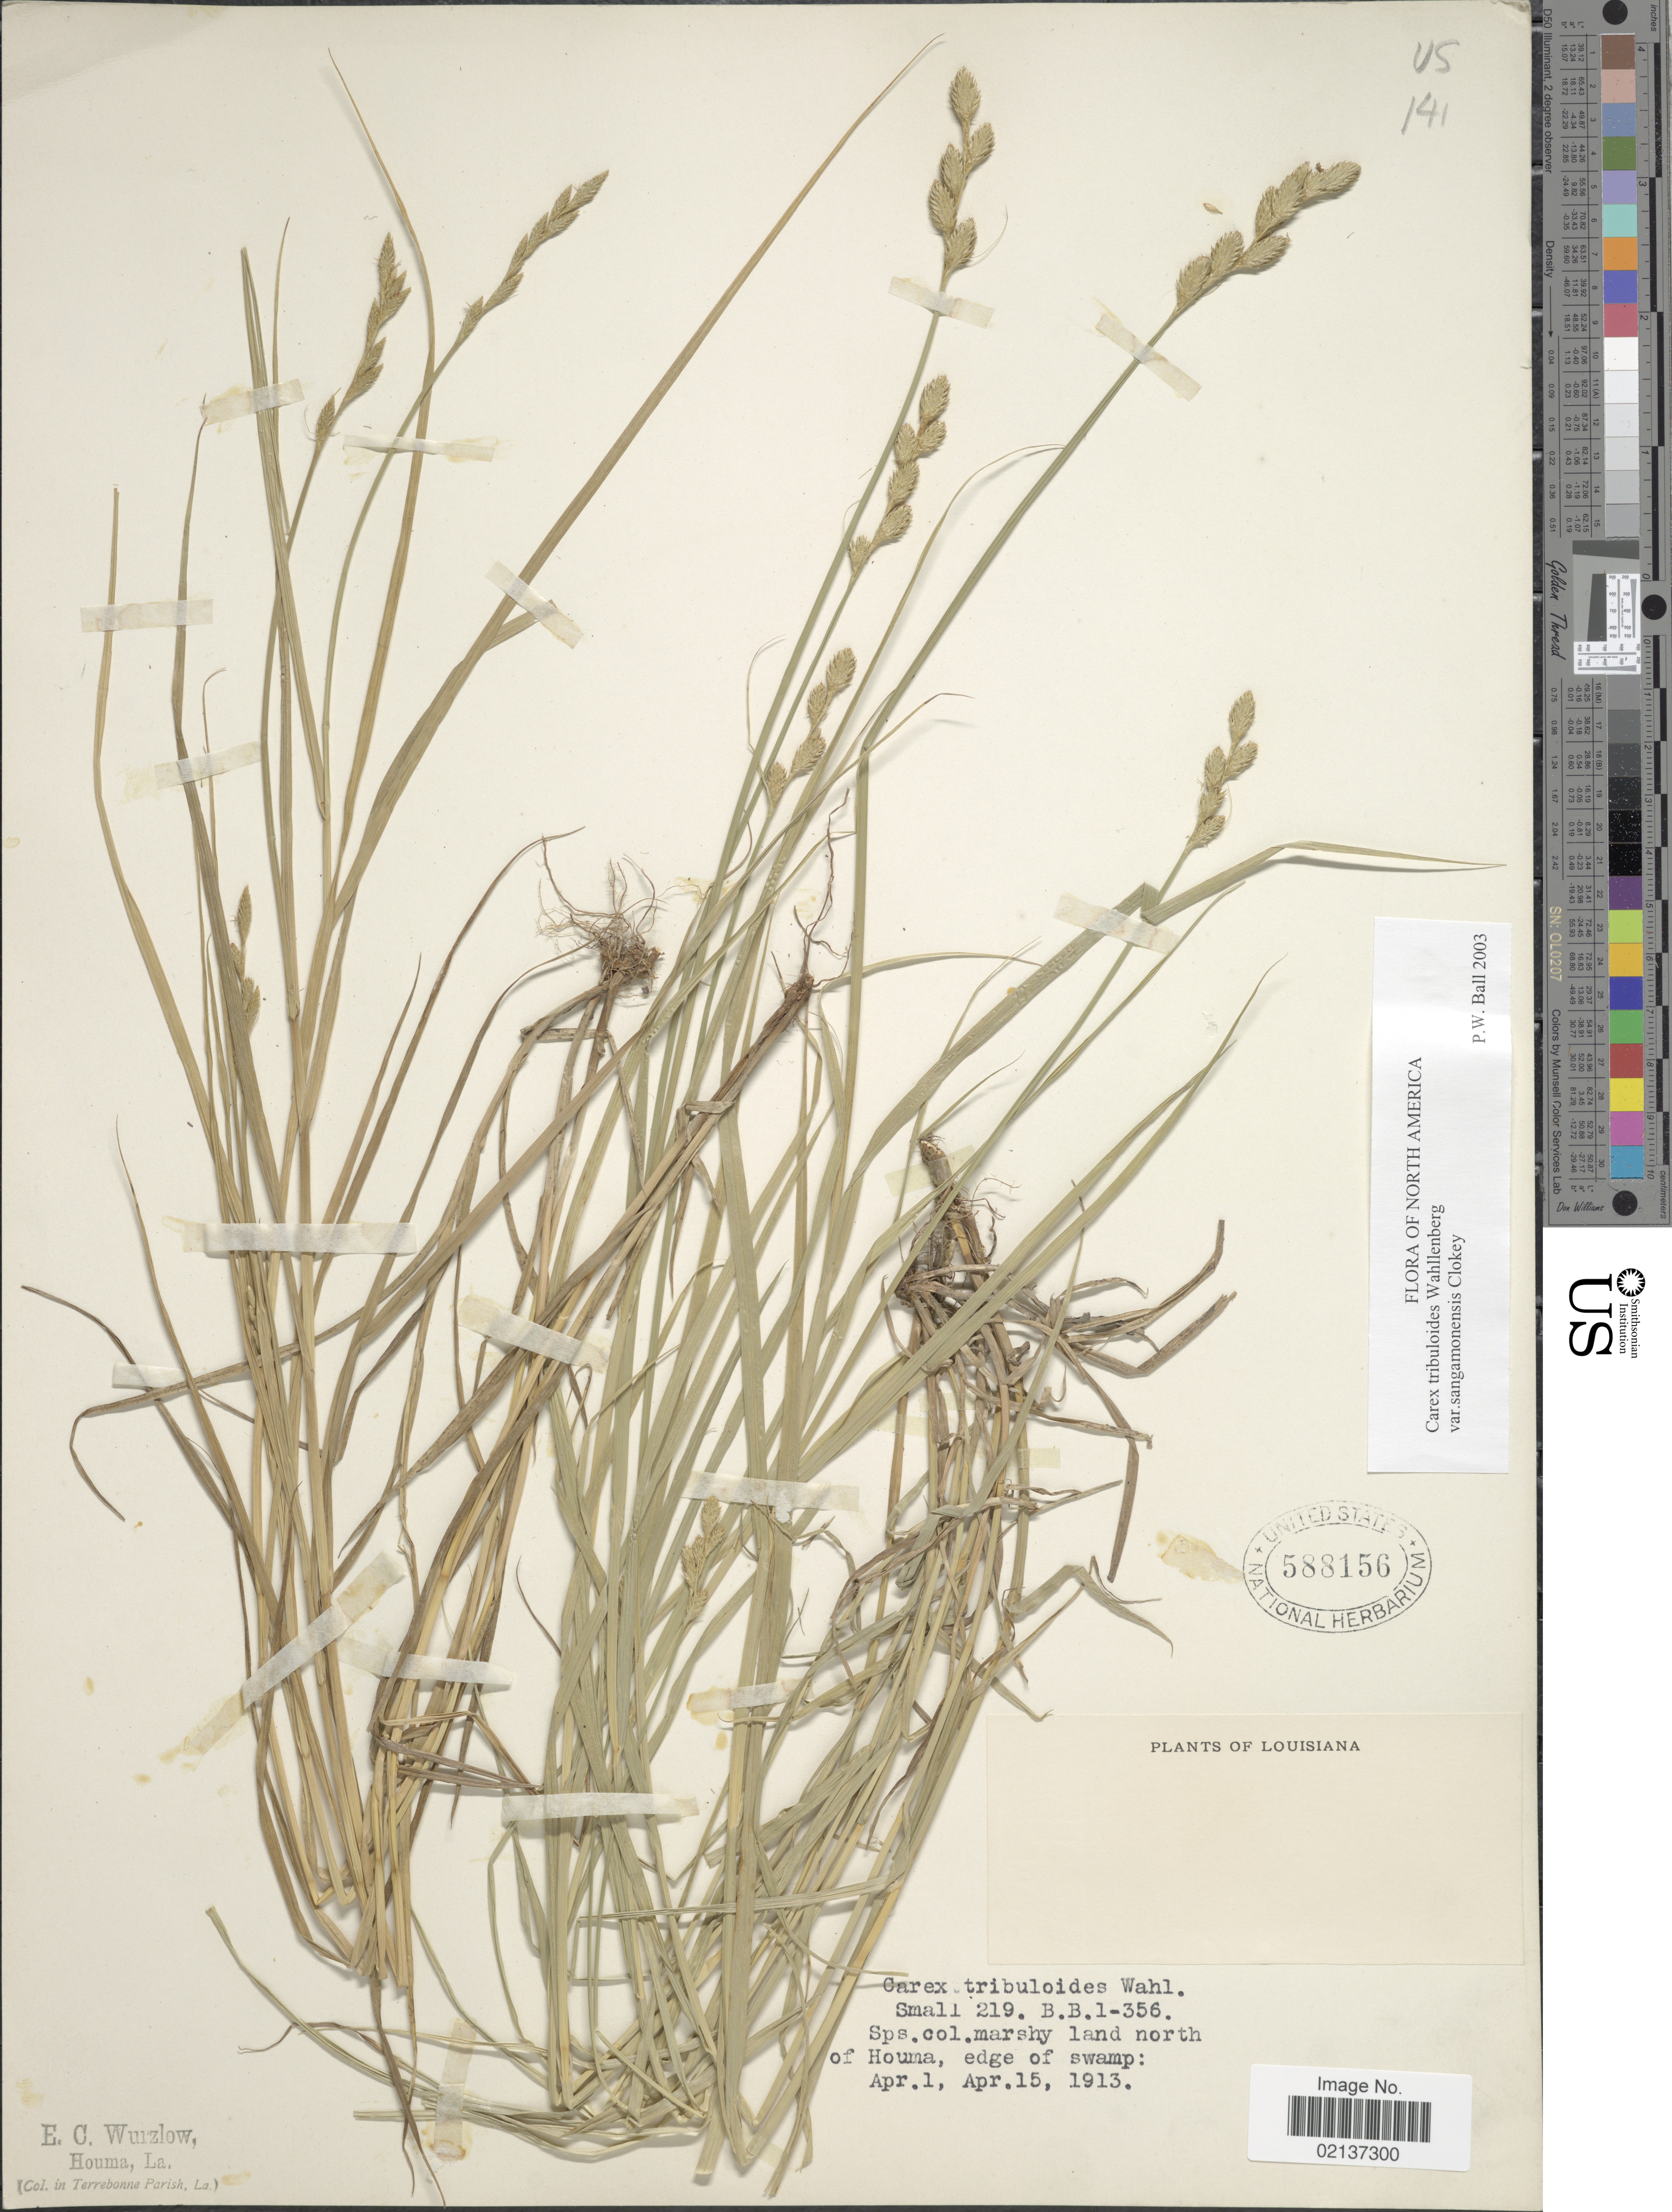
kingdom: Plantae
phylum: Tracheophyta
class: Liliopsida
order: Poales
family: Cyperaceae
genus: Carex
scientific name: Carex tribuloides var. sangamonensis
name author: Clokey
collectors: E. Wurzlow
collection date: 1913-04-01/1913-04-15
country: United States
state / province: Louisiana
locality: Marshy land north of Houma, edge of swamp, Terrebonne Parish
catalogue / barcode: US 588156